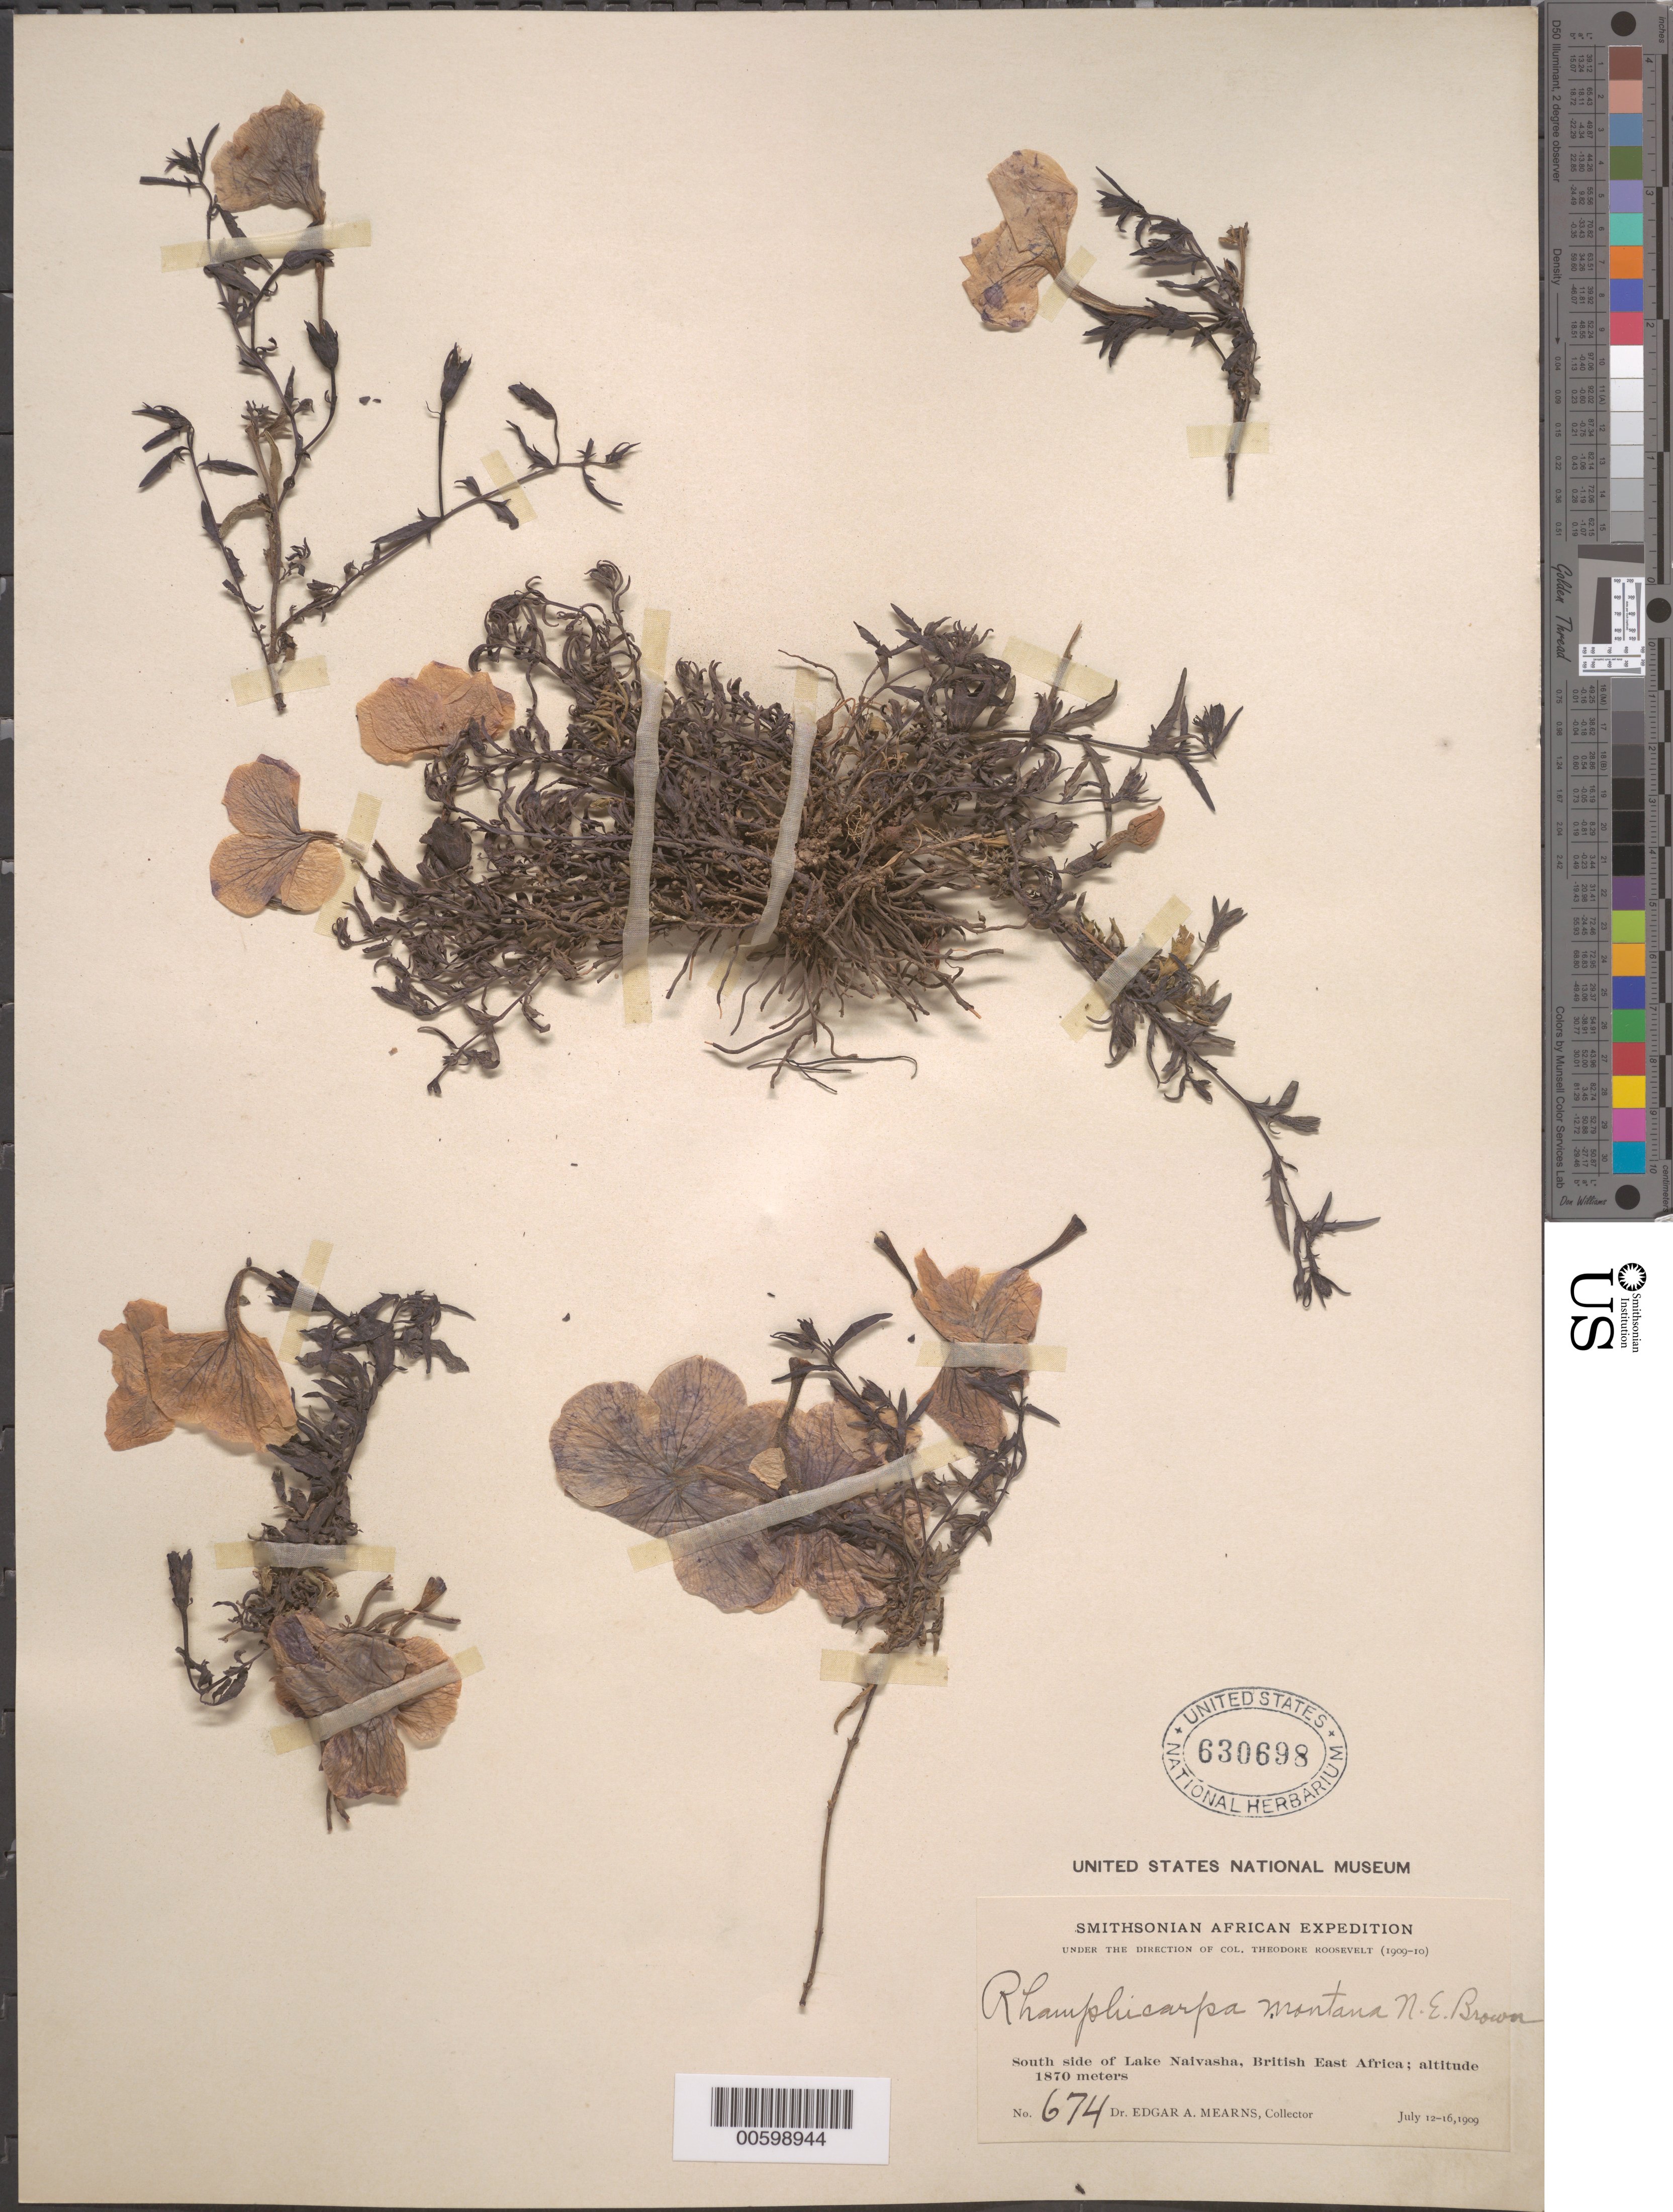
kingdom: Plantae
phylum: Tracheophyta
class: Magnoliopsida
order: Lamiales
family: Orobanchaceae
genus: Rhamphicarpa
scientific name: Rhamphicarpa montana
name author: N.E. Br.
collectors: E. A. Mearns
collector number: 674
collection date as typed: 12 Jan 1909 to 16 Jan 1909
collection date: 1909-01-12/1909-01-16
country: Kenya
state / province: Nakuru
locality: South of Lake Naivasha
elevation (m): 1870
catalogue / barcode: US 630698